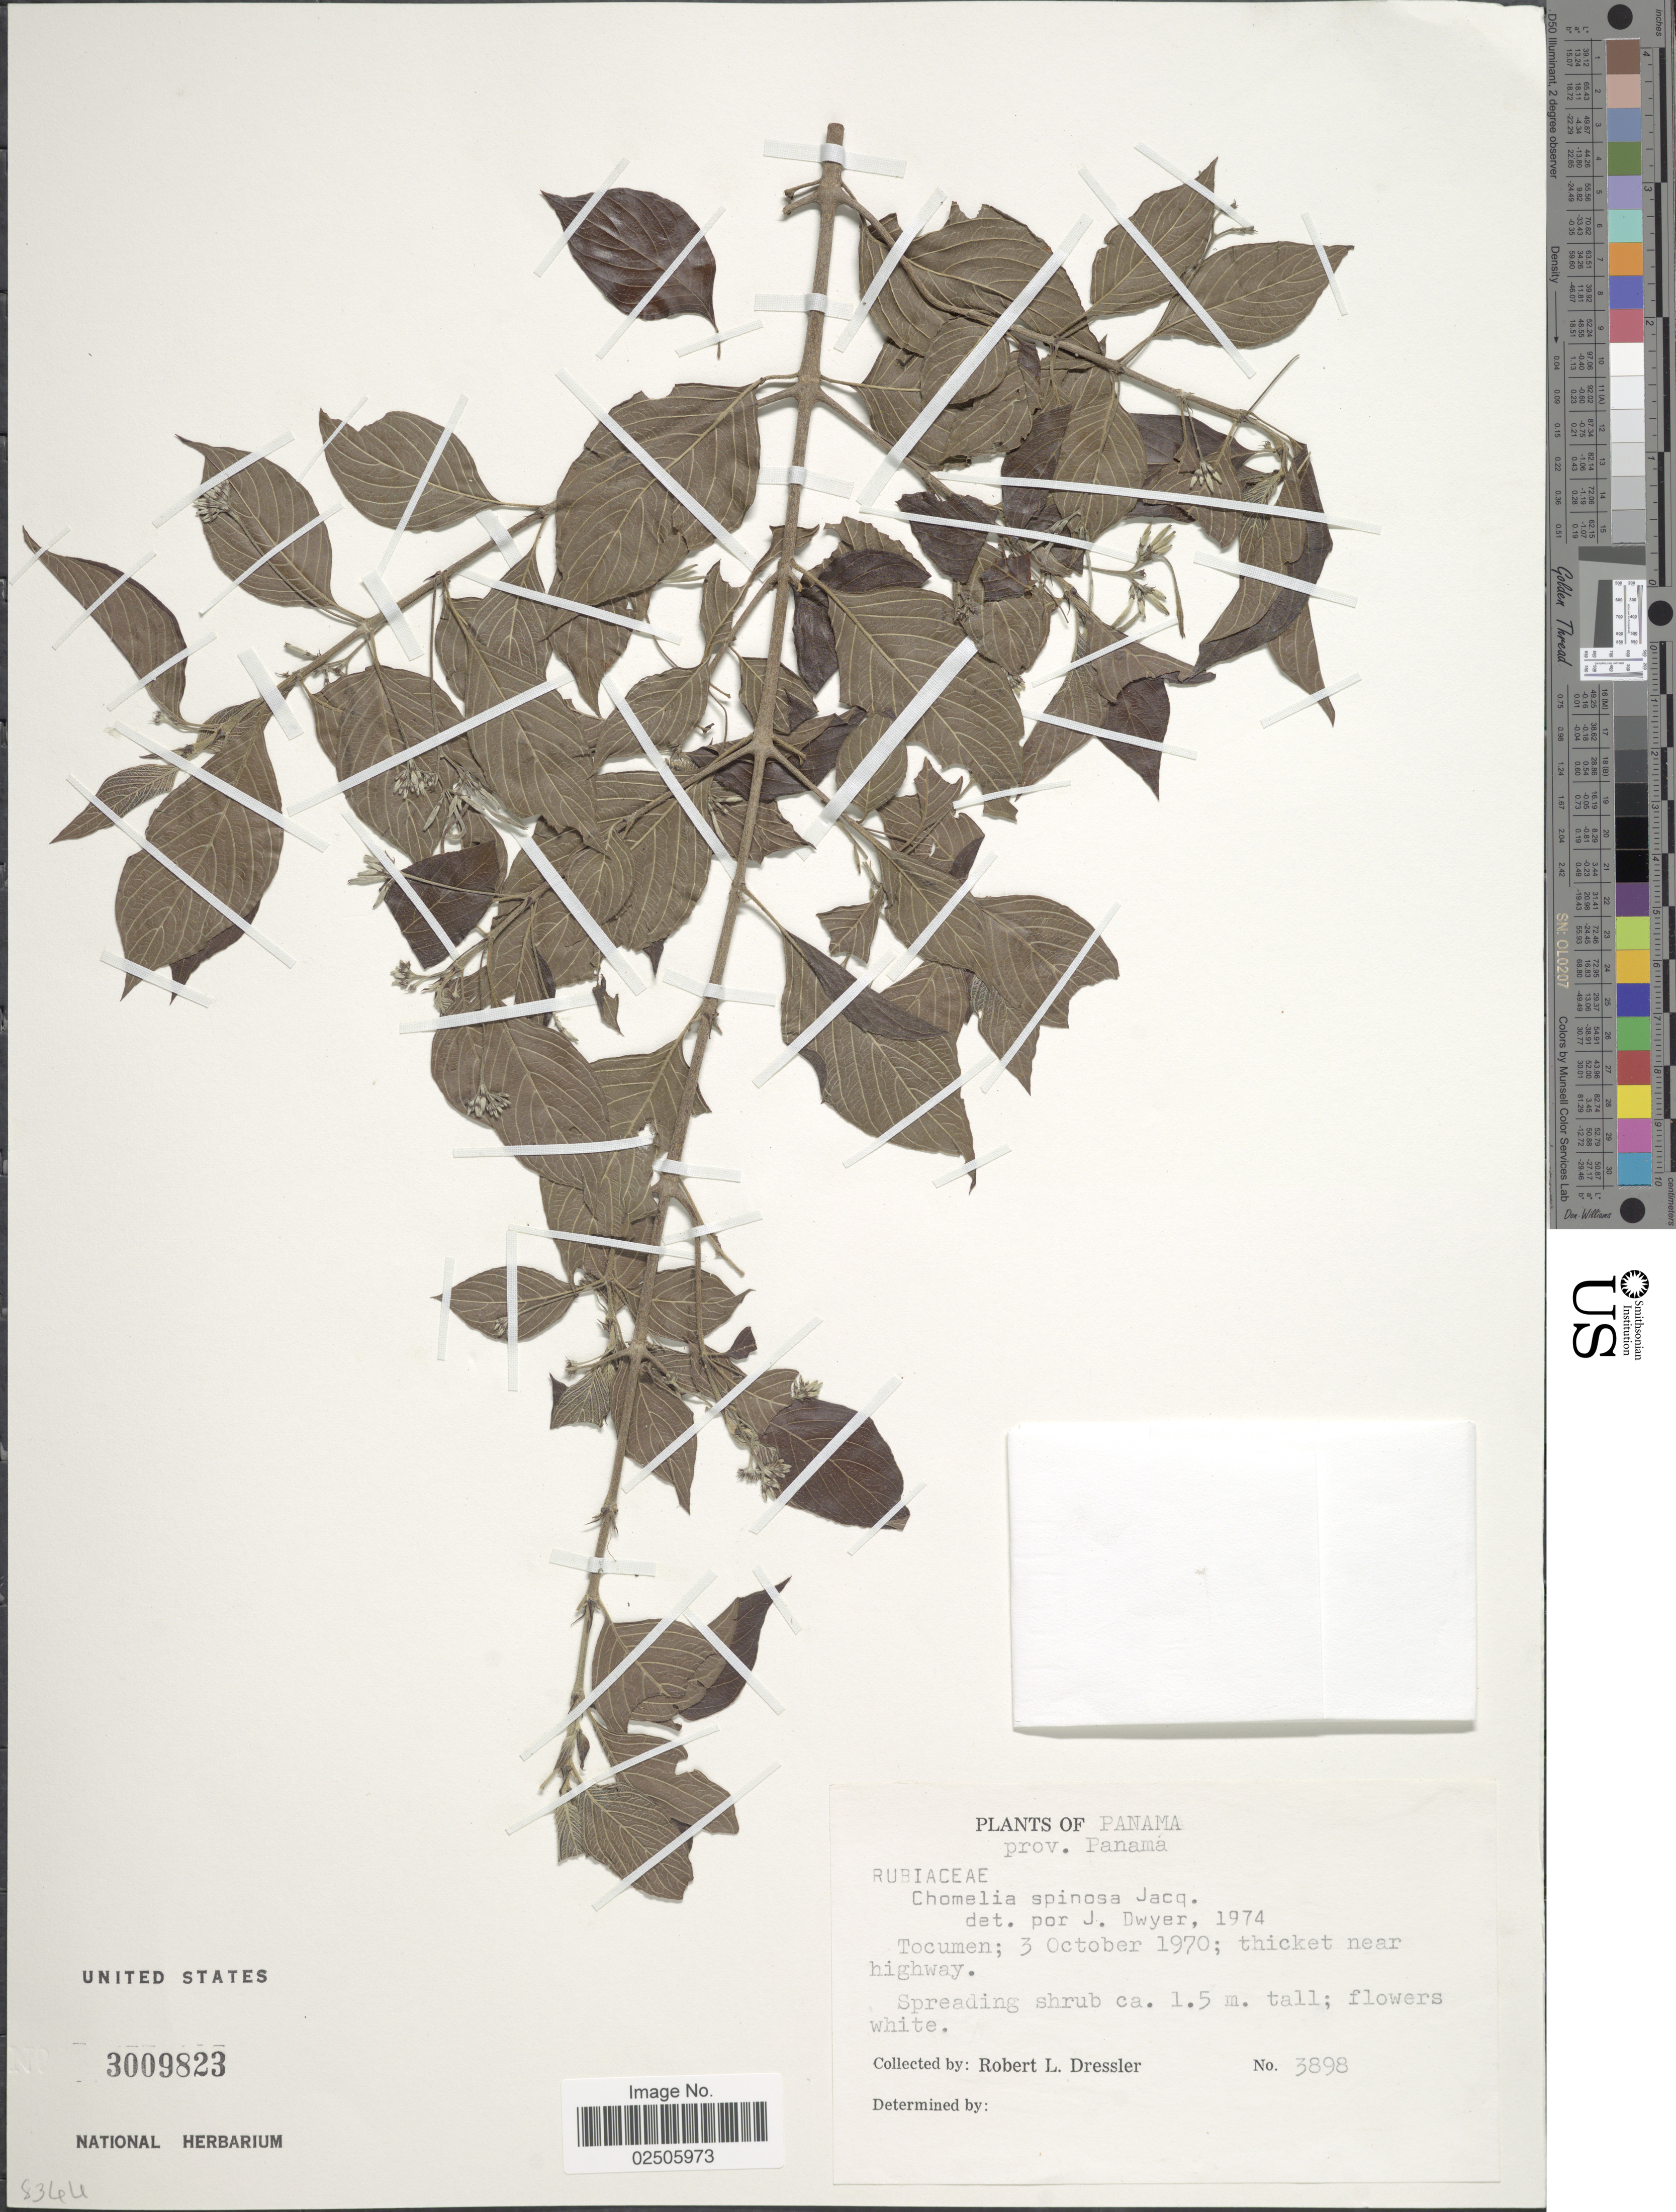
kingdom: Plantae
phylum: Tracheophyta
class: Magnoliopsida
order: Gentianales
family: Rubiaceae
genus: Chomelia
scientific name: Chomelia spinosa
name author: Jacq.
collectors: R. Dressler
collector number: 3898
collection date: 1970-10-03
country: Panama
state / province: Panamá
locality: Tocumen; thicket near highway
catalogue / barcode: US 3009823